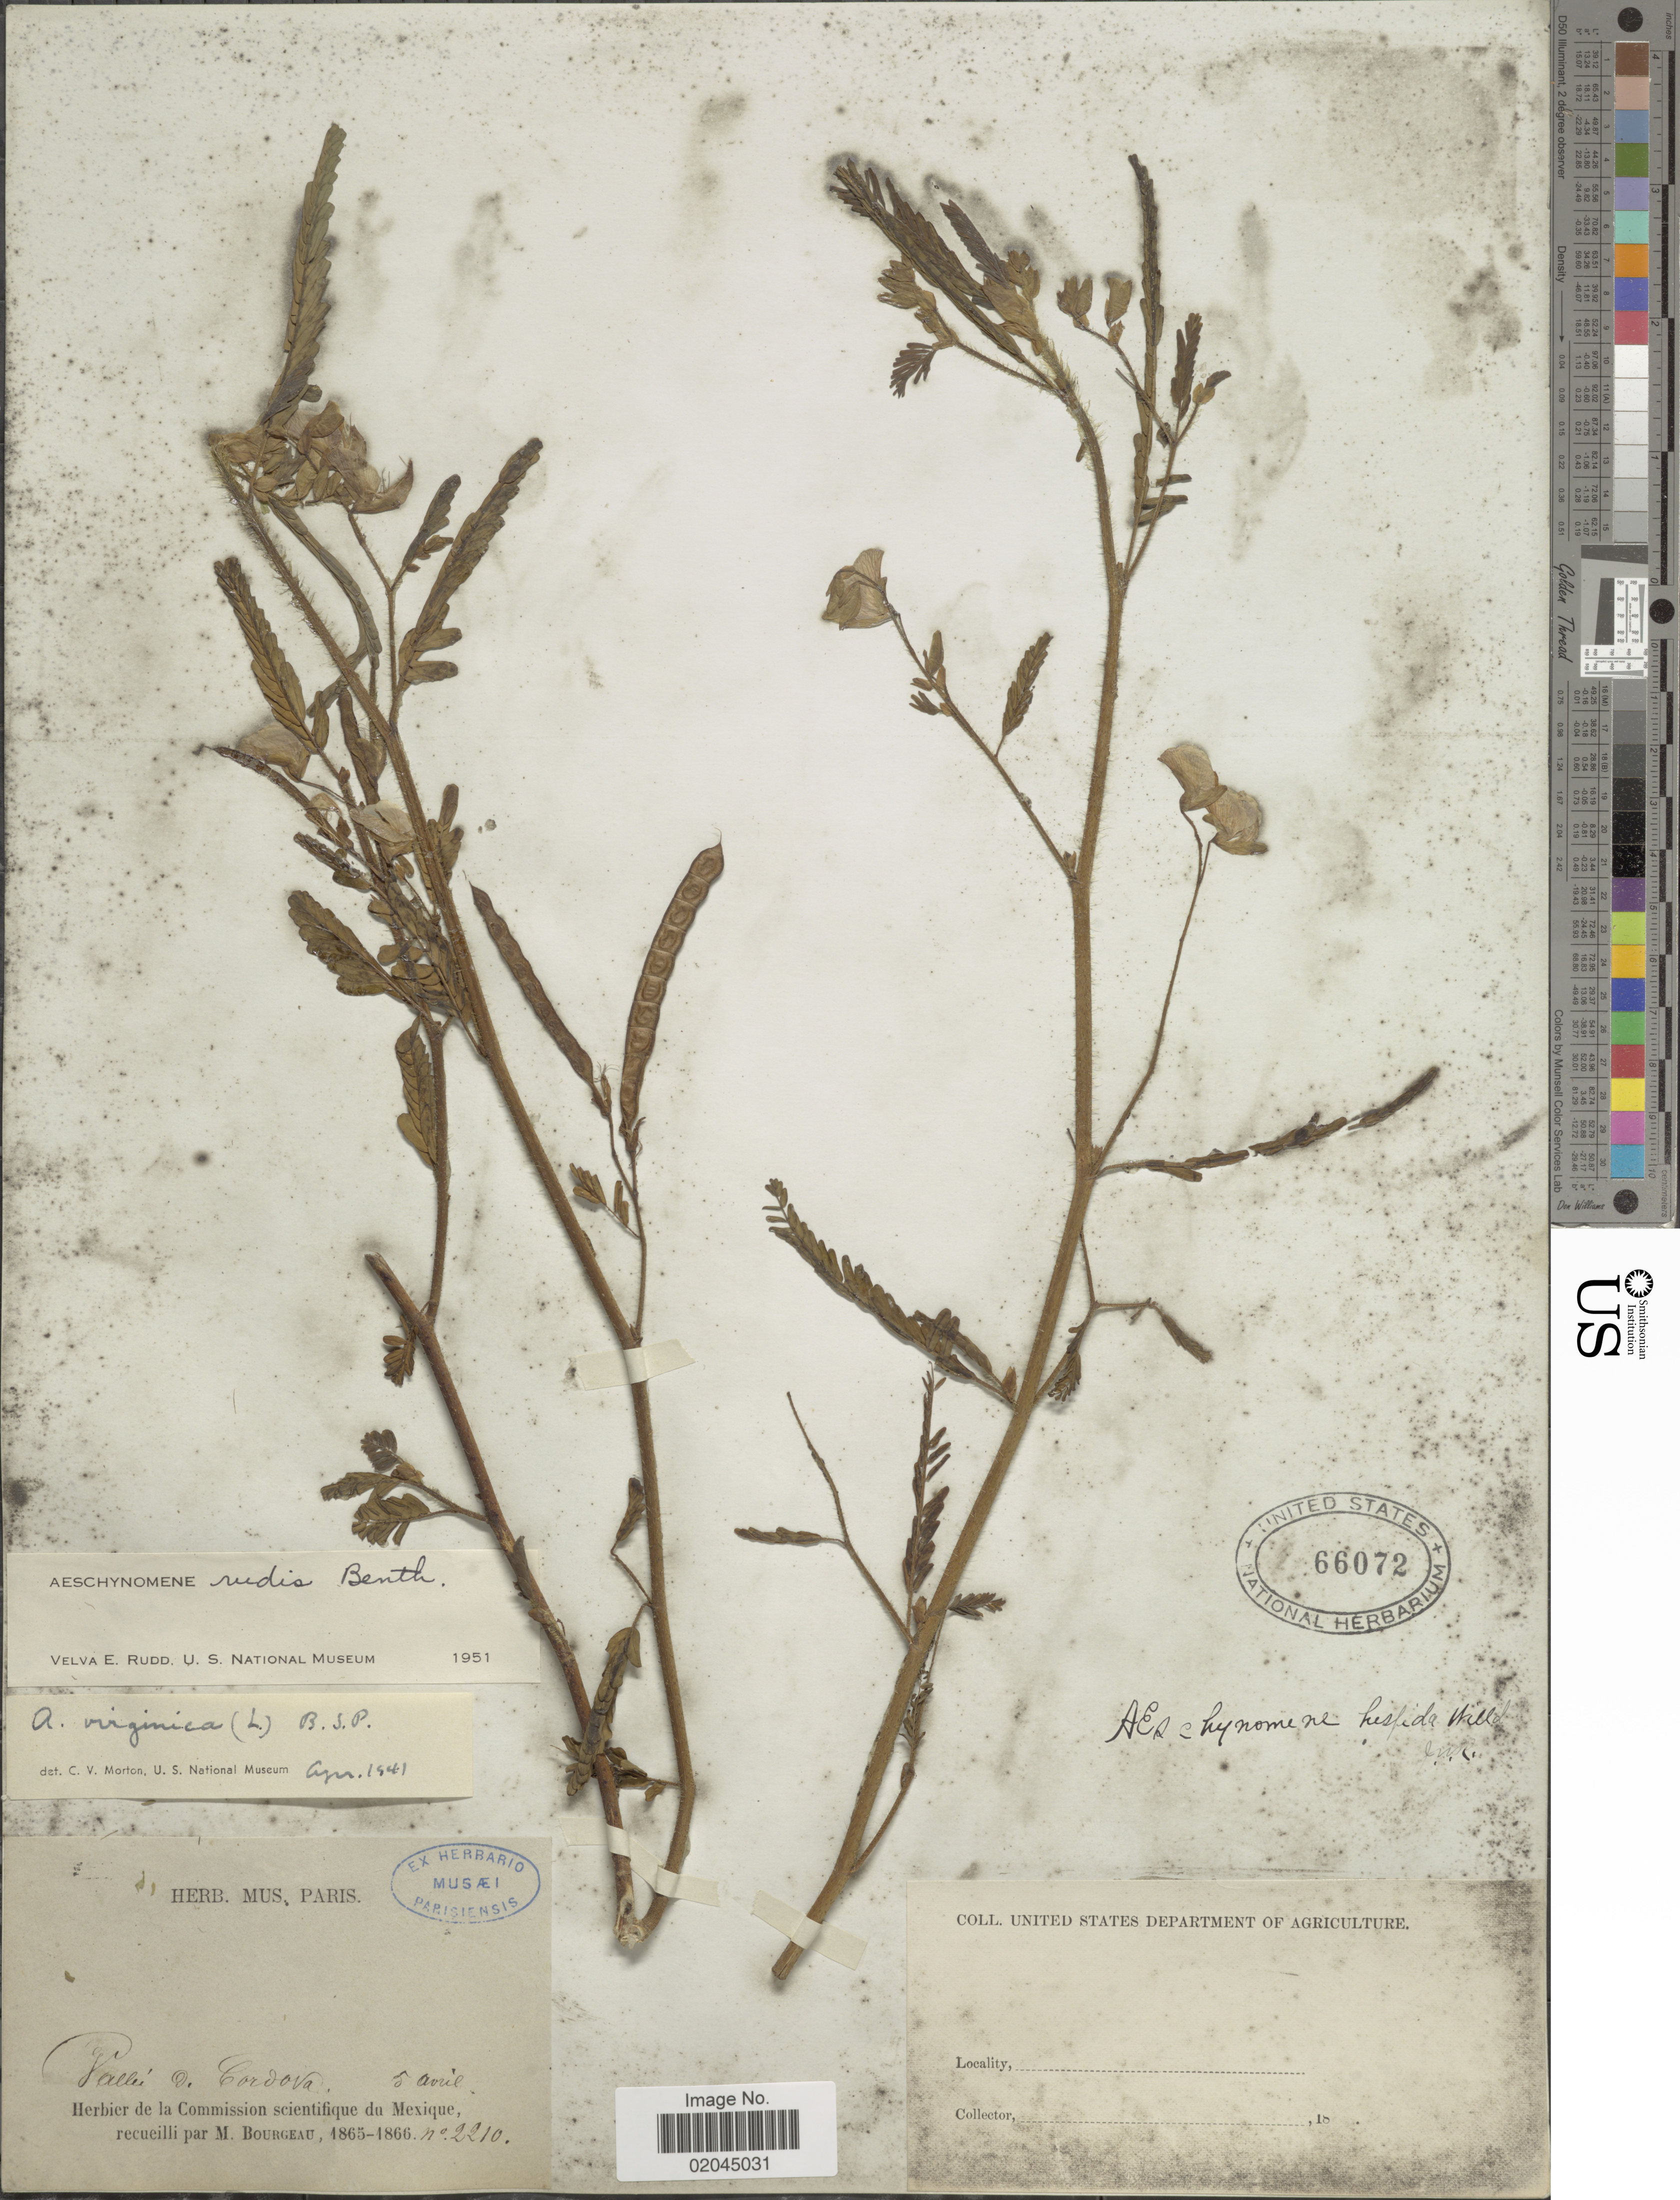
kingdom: Plantae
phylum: Tracheophyta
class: Magnoliopsida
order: Fabales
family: Fabaceae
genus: Aeschynomene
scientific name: Aeschynomene rudis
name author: Benth.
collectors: M. Bourgeau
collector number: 2210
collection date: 1865-04-05/1866-04-05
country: Mexico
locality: Vallee de Cordova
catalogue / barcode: US 66072